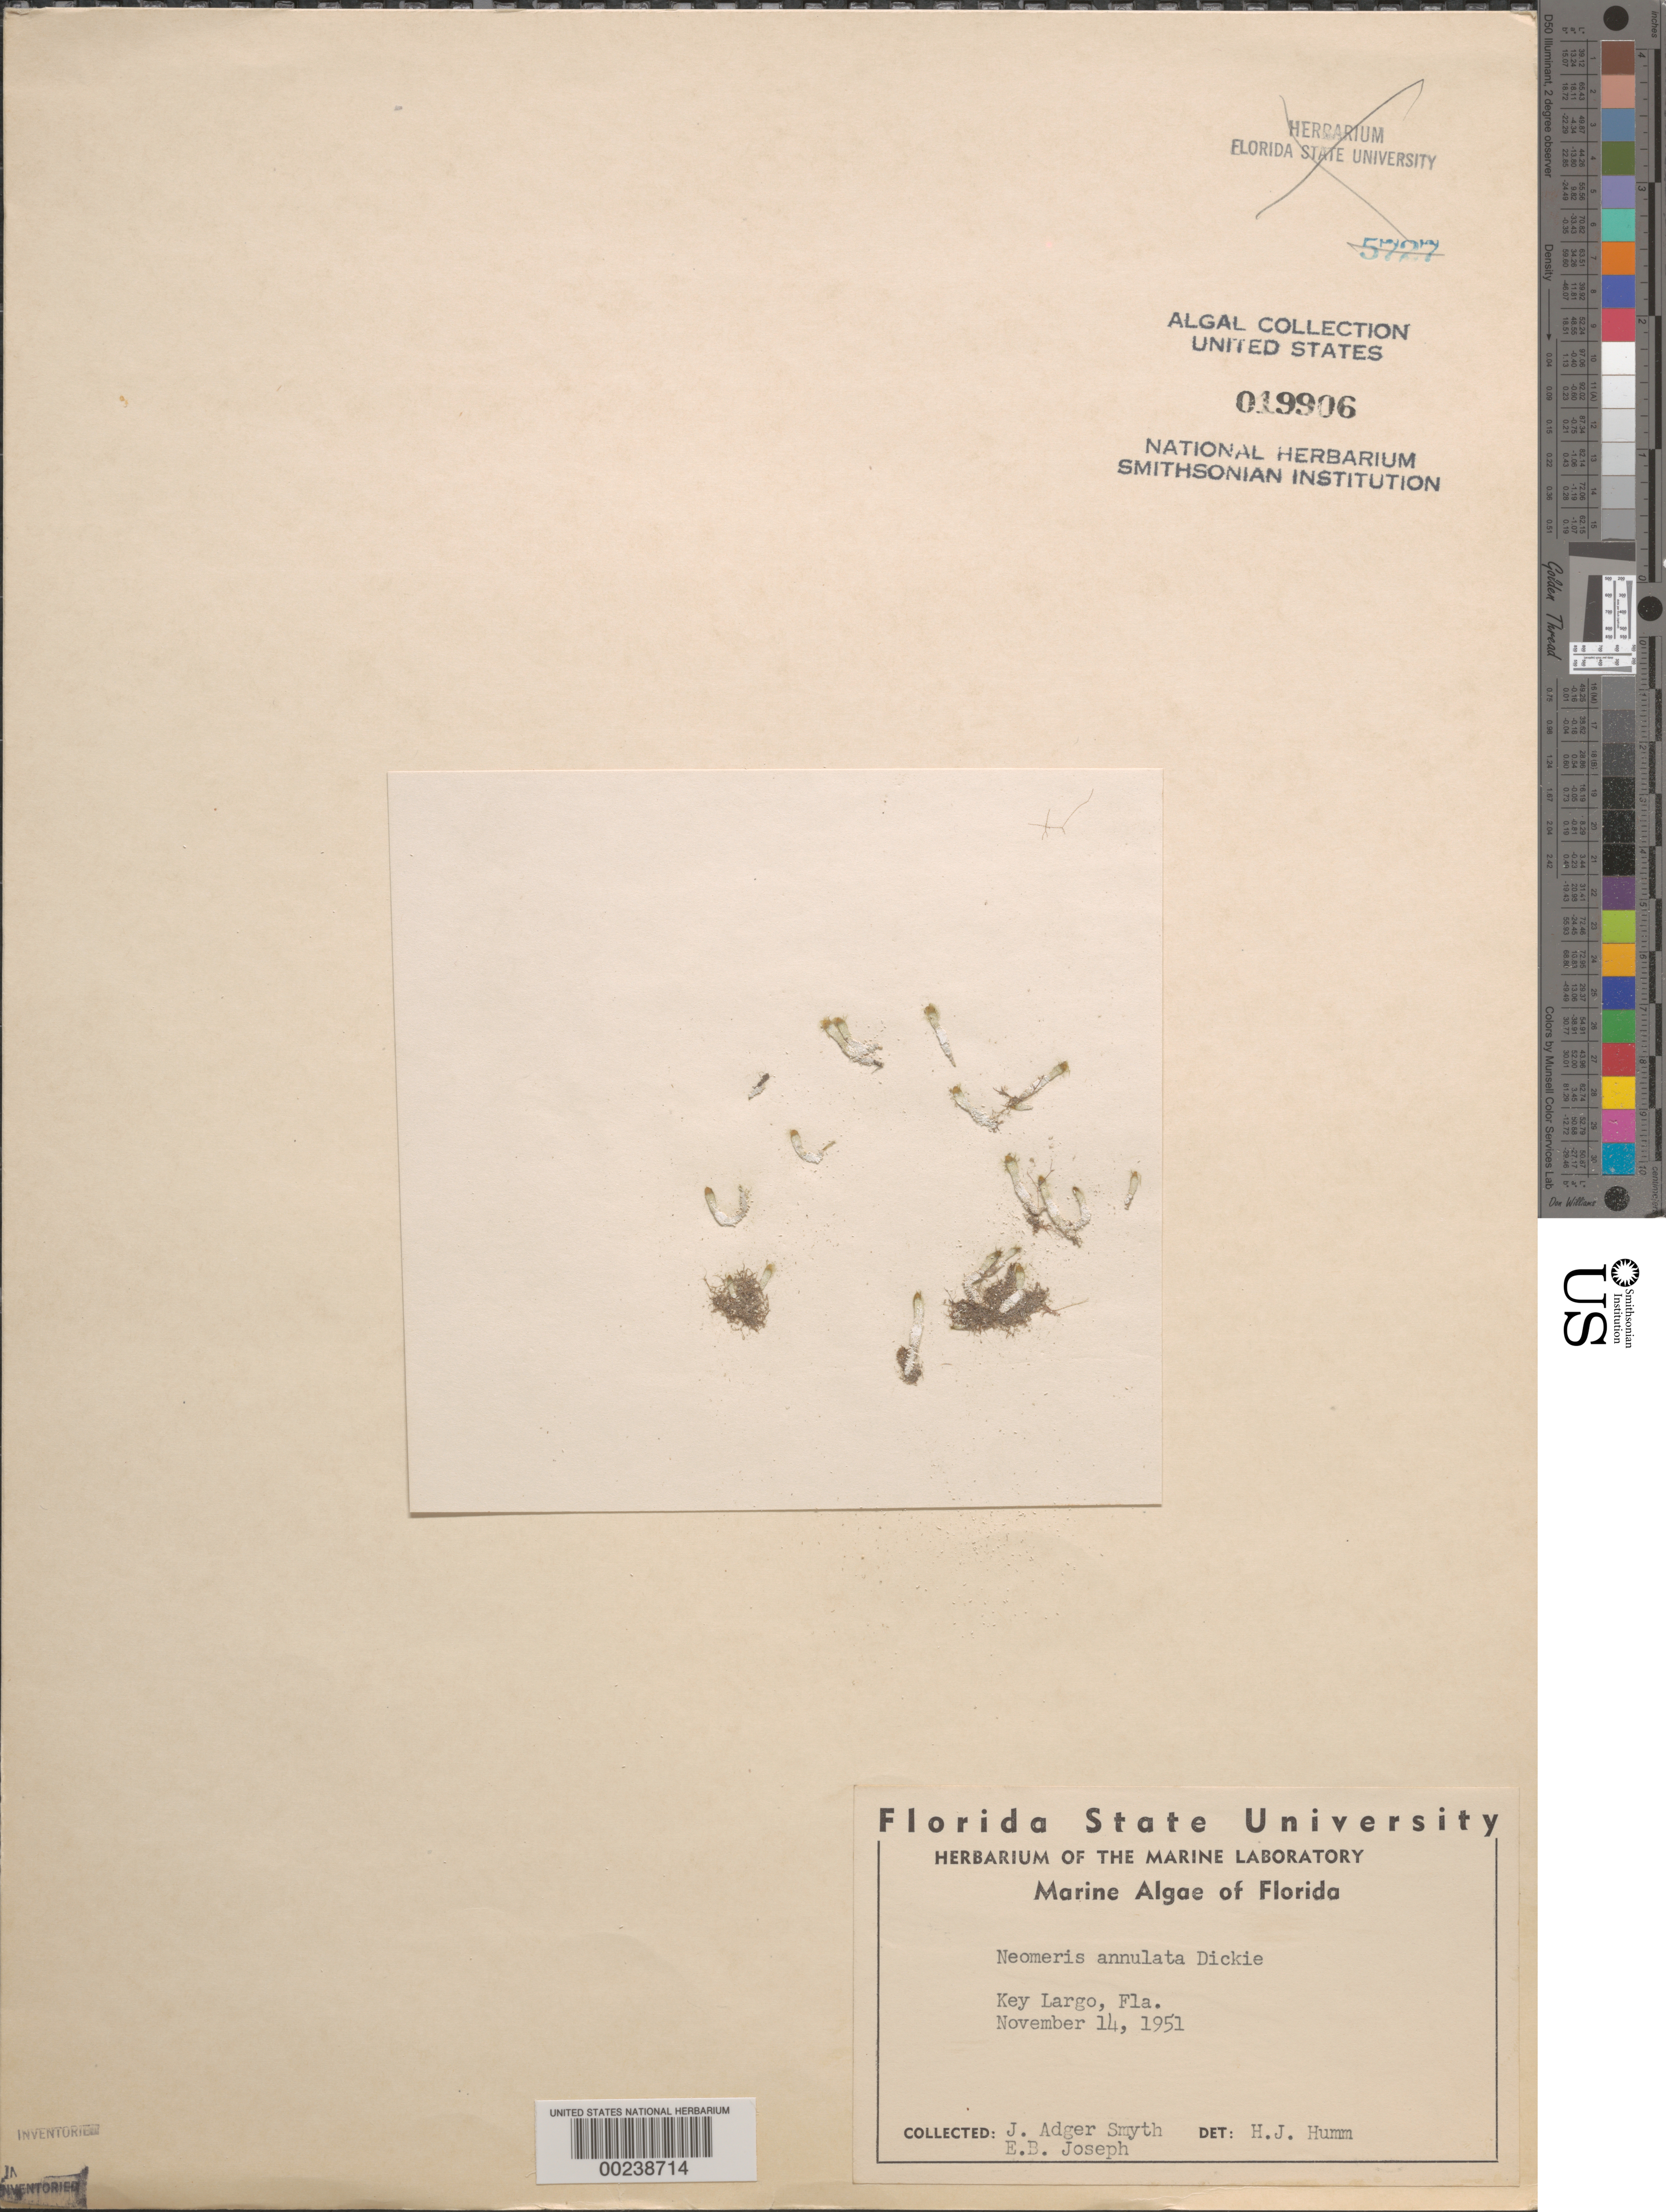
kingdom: Plantae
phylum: Chlorophyta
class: Ulvophyceae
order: Dasycladales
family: Dasycladaceae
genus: Neomeris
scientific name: Neomeris annulata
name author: Dickie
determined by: Humm, Harold J.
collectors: J. Smyth & E. Joseph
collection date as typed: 14 --- 1951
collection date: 1951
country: United States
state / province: Florida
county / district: Monroe County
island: Key Largo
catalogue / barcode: US 19906